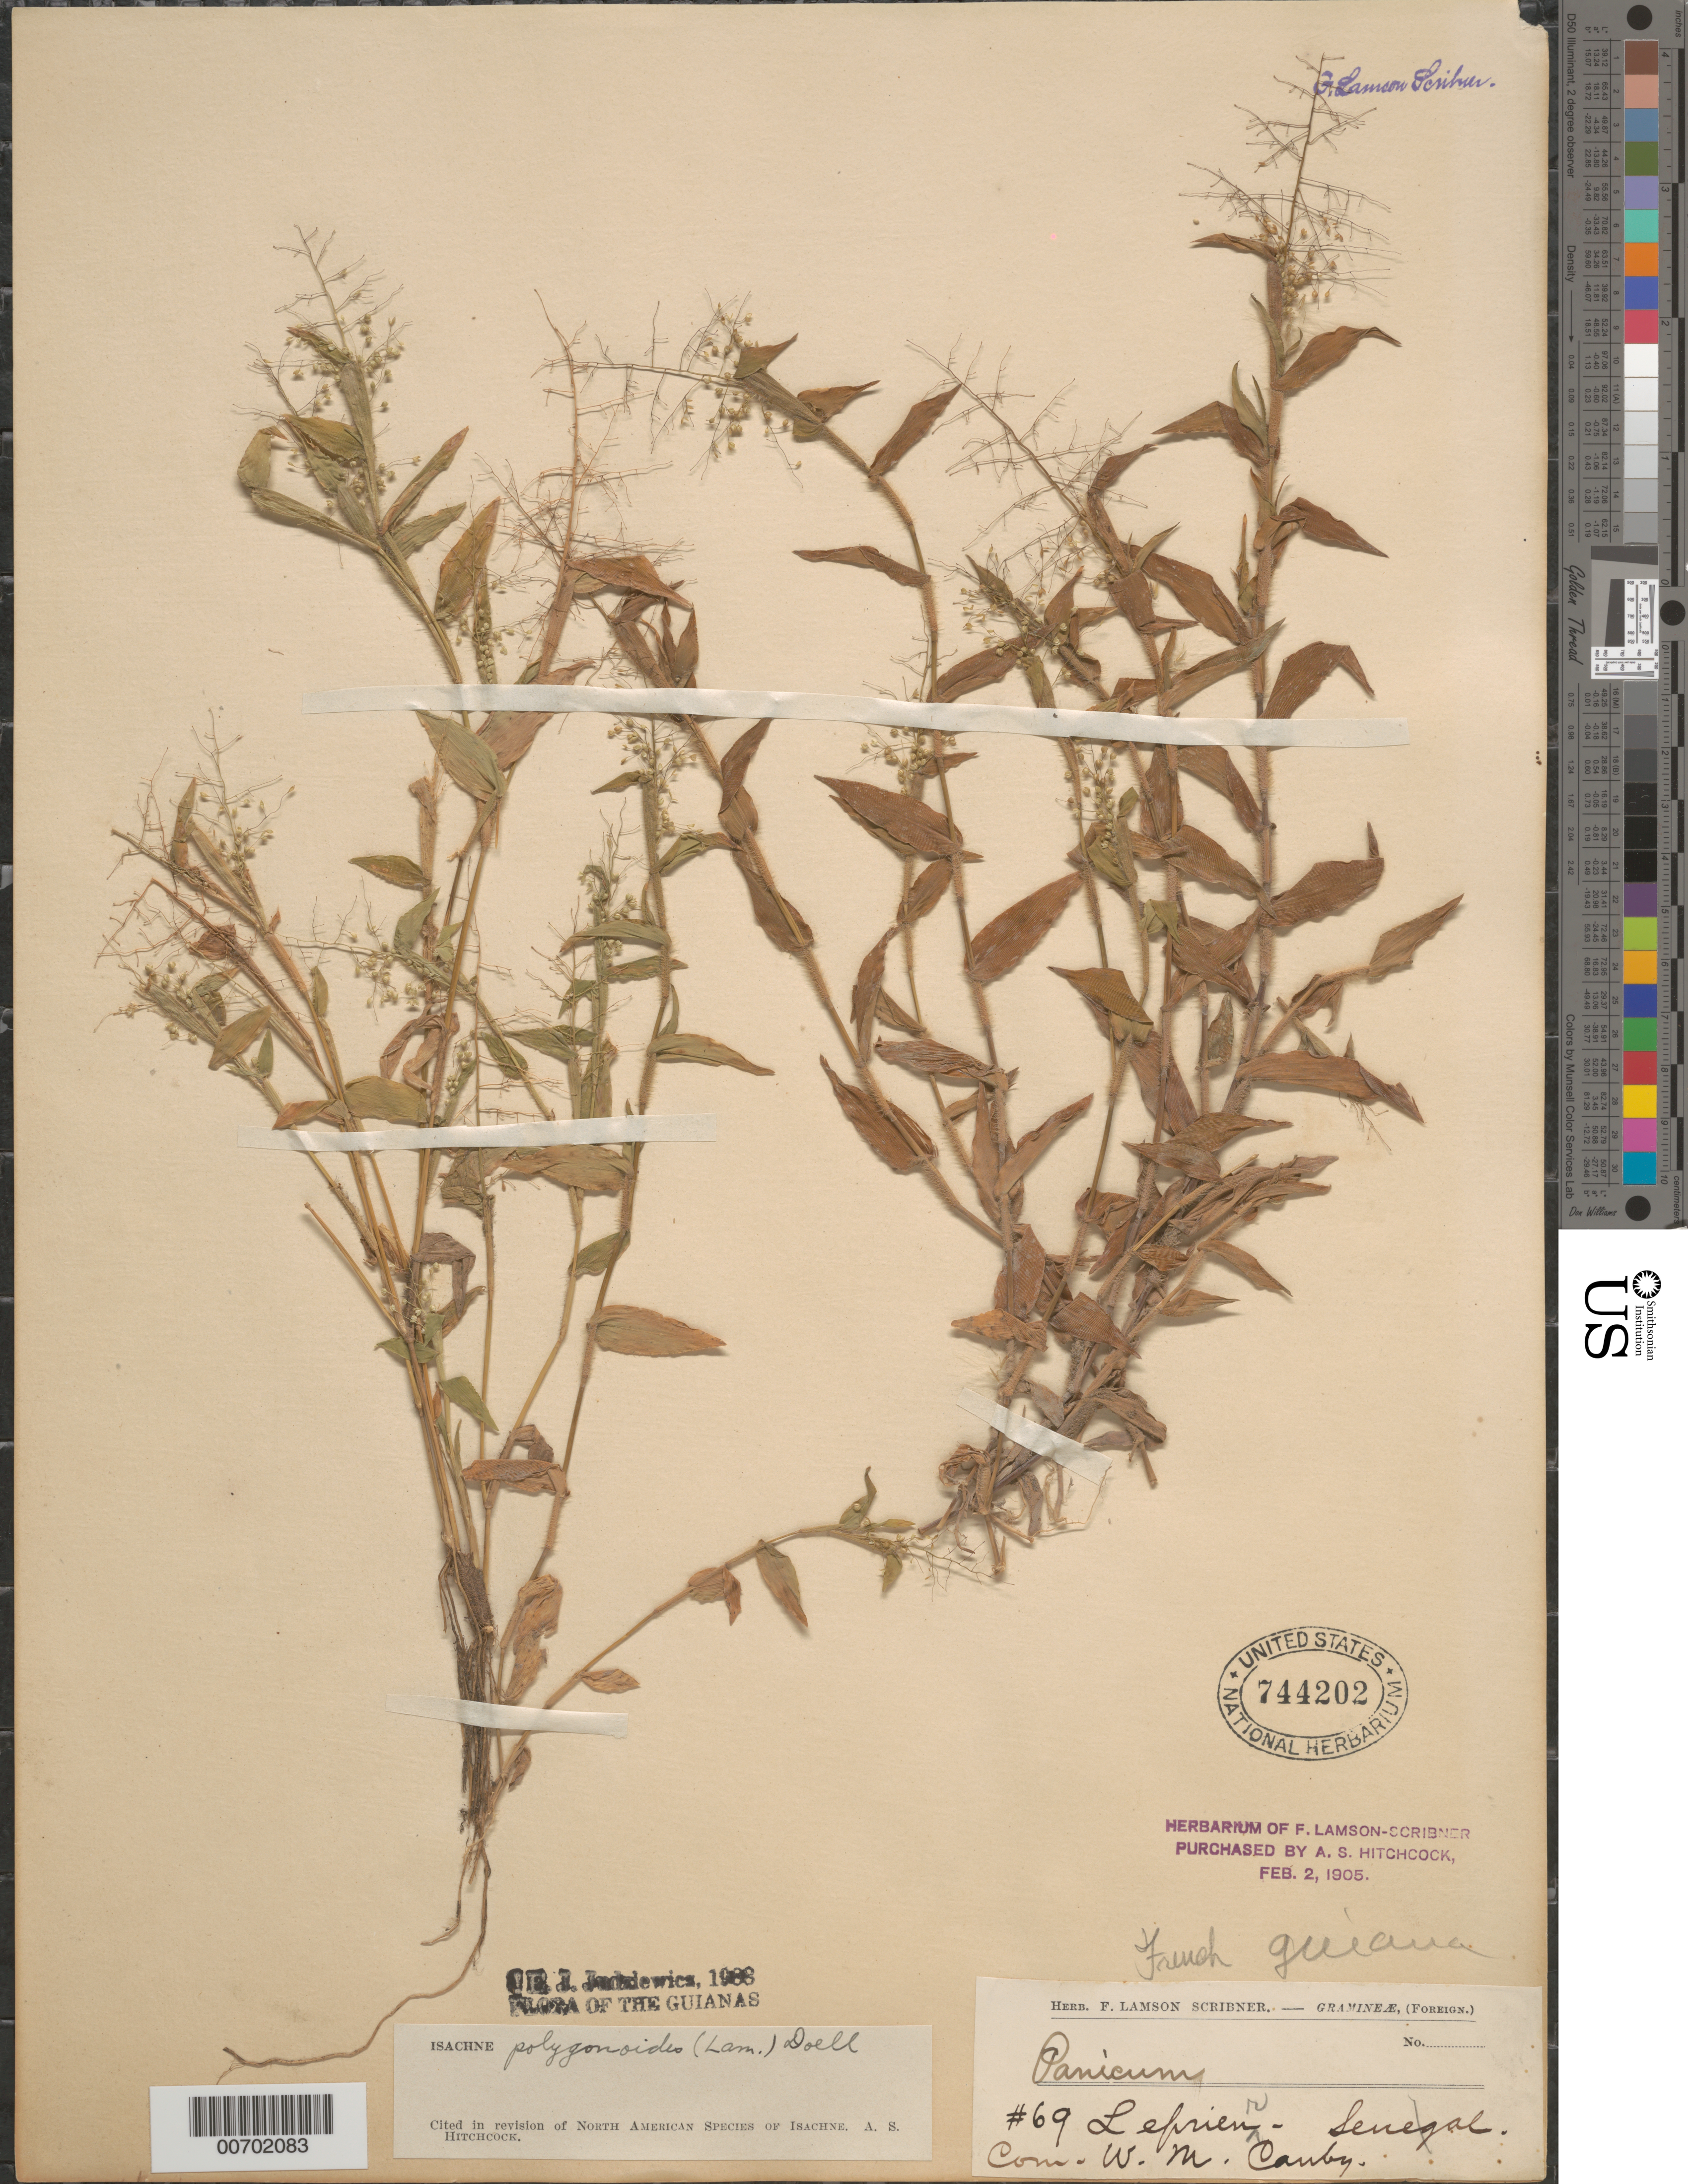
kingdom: Plantae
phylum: Tracheophyta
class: Liliopsida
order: Poales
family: Poaceae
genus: Isachne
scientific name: Isachne polygonoides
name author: (Lam.) Döll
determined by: Judziewicz, E. J.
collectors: F. M. R. Leprieur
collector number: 69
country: French Guiana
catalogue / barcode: US 744202